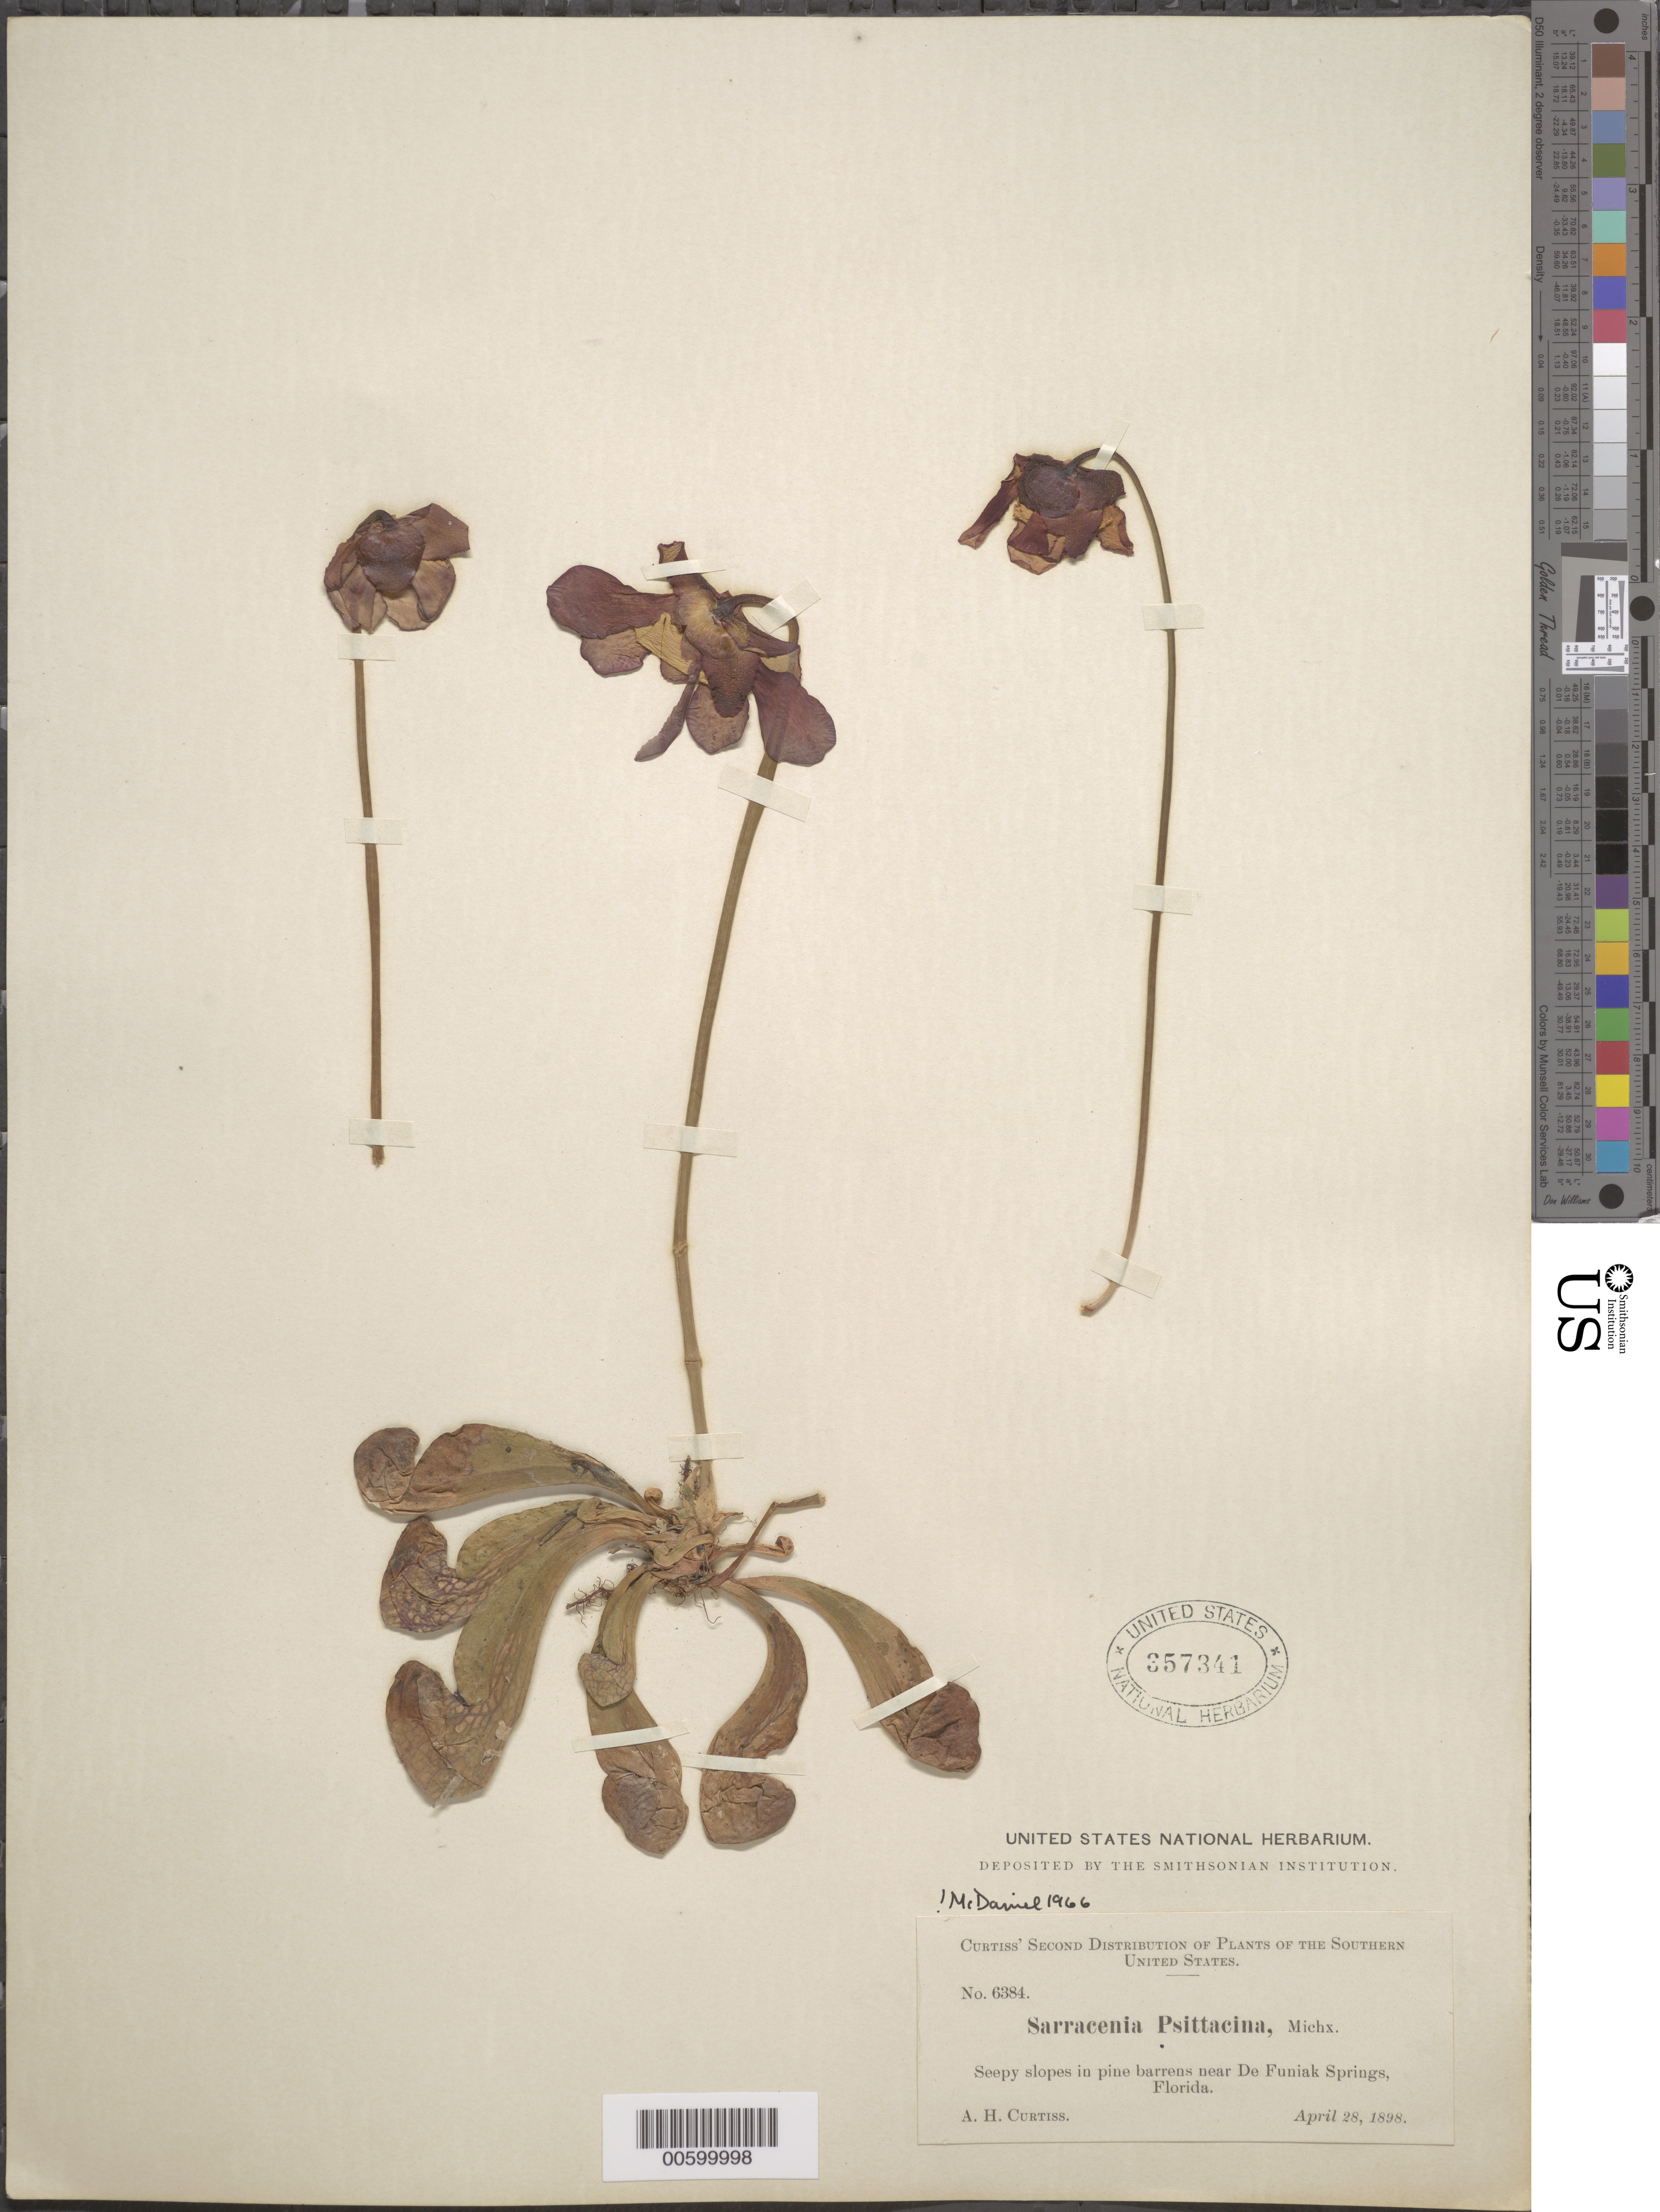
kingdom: Plantae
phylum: Tracheophyta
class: Magnoliopsida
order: Fabales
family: Fabaceae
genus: Platymiscium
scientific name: Platymiscium pleiostachyum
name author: Donn. Sm.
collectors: A. H. Curtiss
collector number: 6384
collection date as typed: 28 Apr 1898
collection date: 1898-04-28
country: United States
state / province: Florida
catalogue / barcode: US 357341